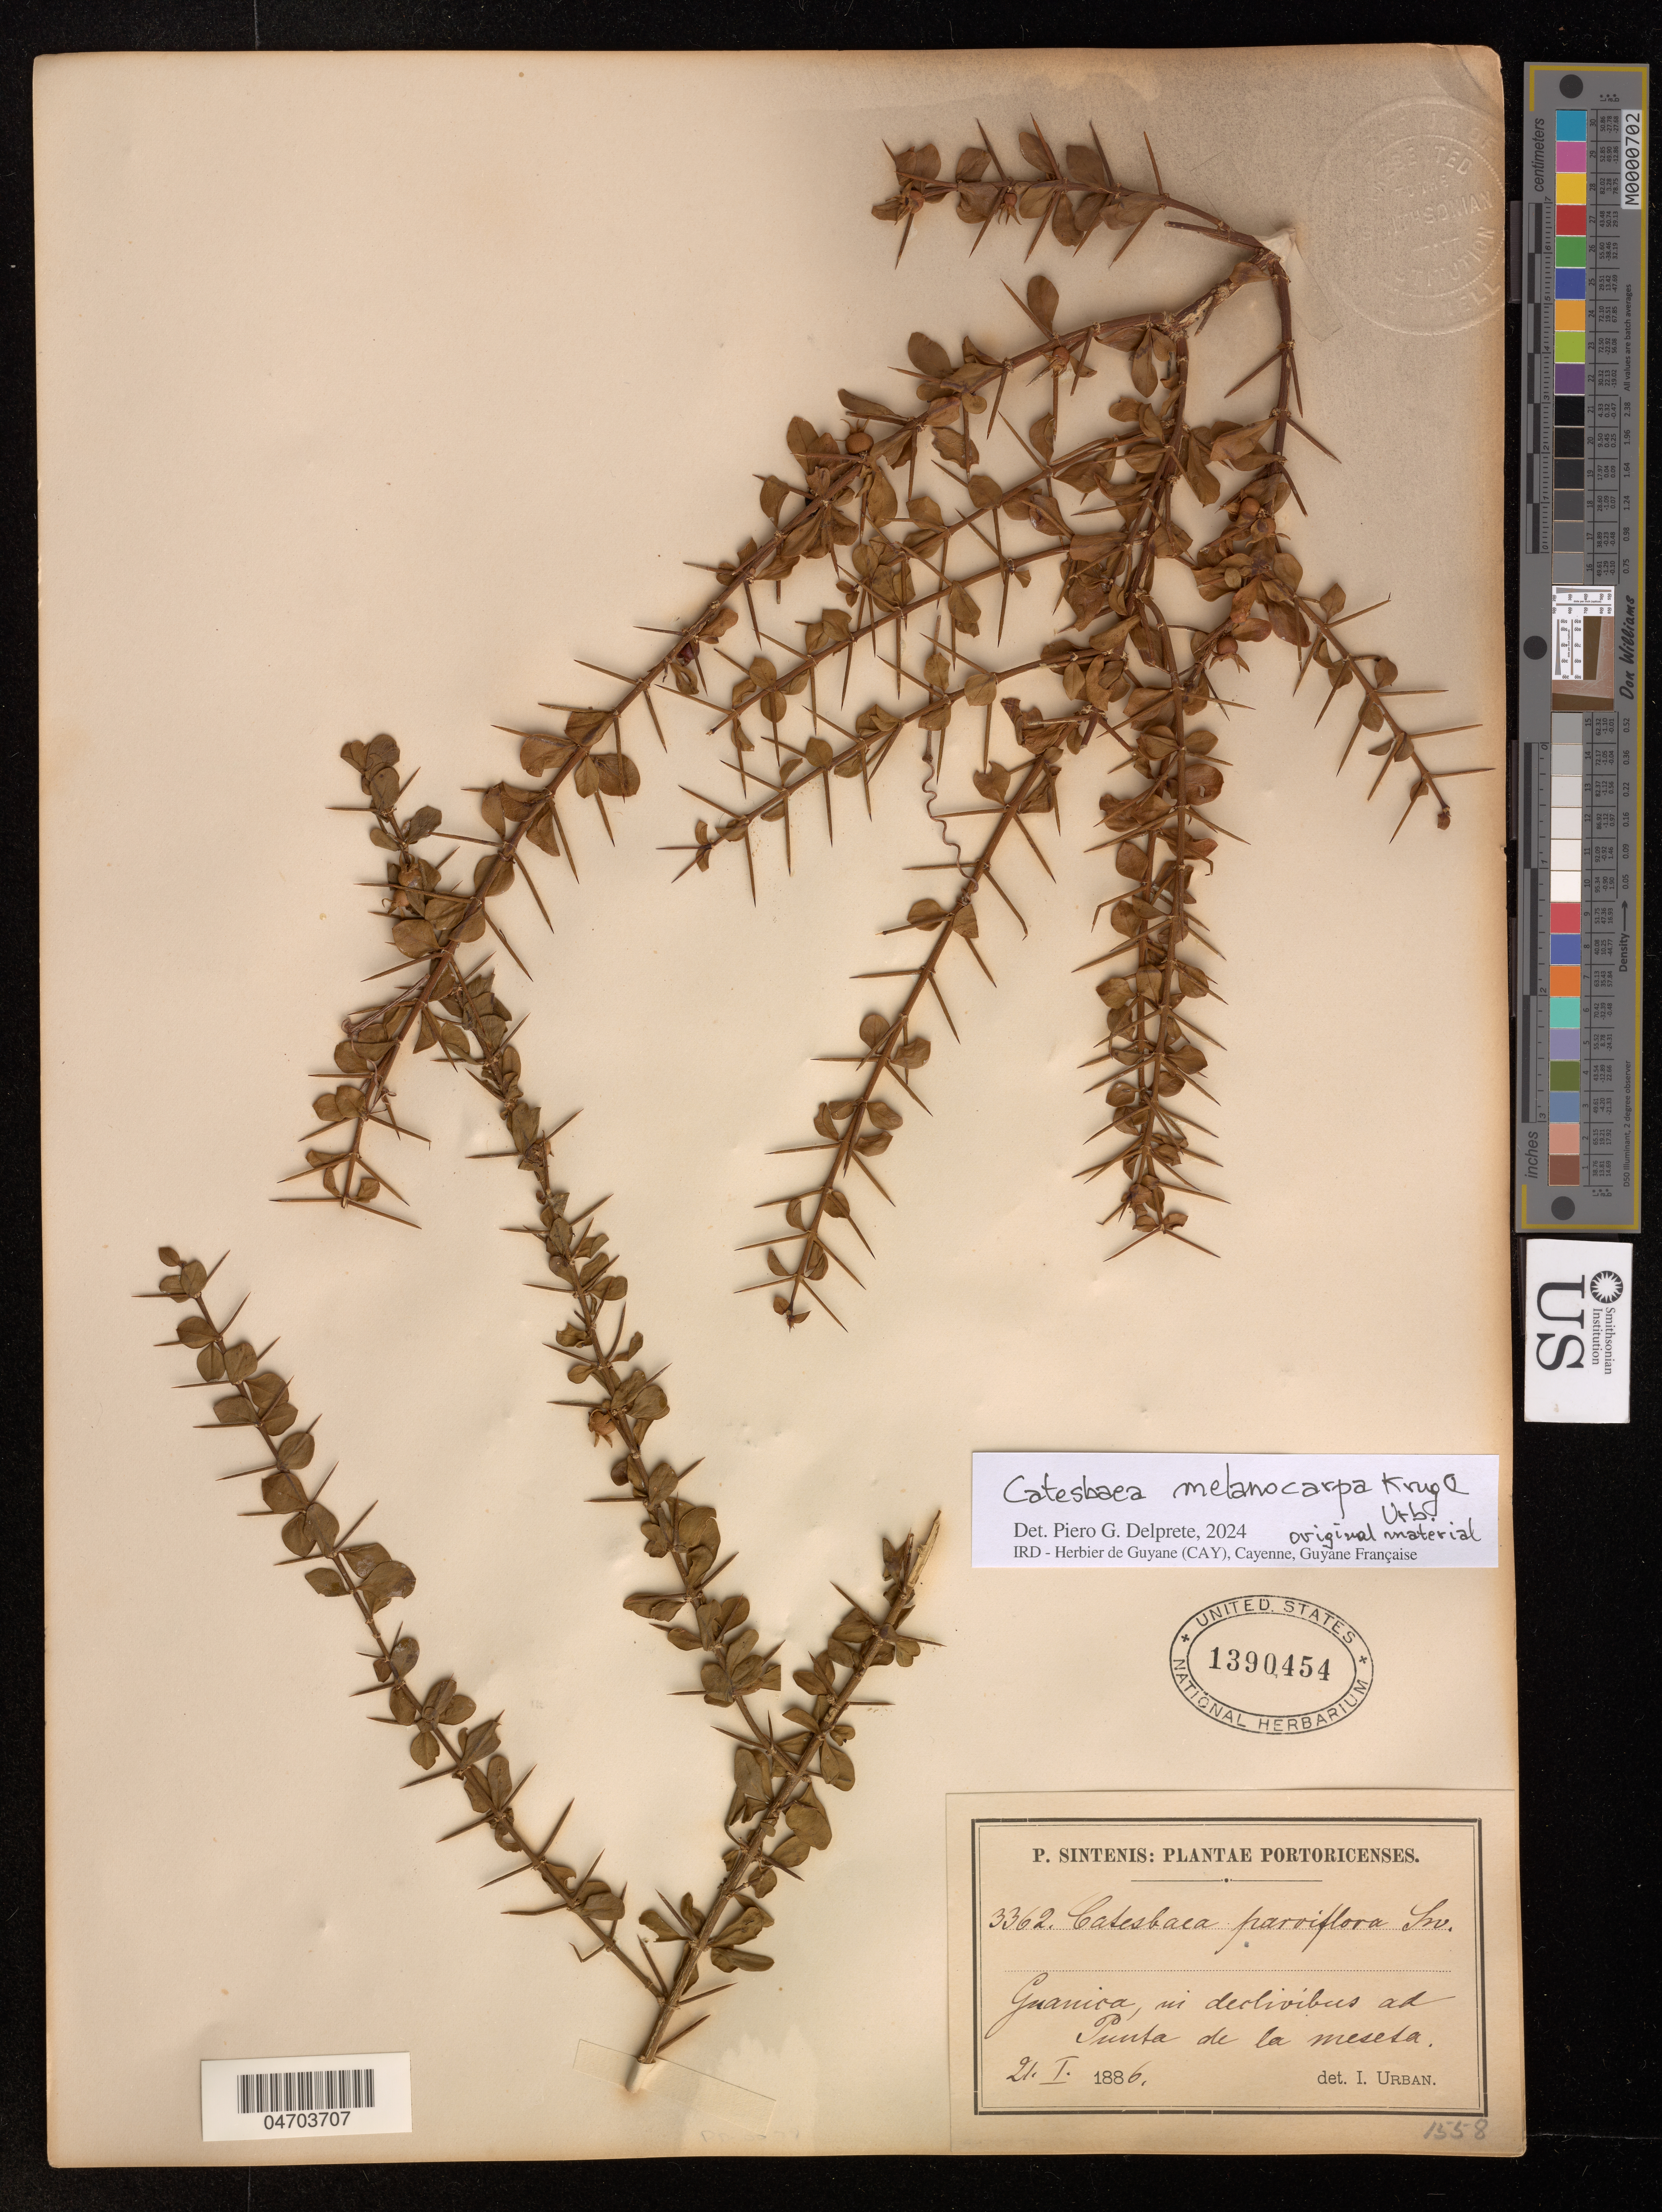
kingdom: Plantae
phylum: Tracheophyta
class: Magnoliopsida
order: Gentianales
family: Rubiaceae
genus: Catesbaea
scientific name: Catesbaea melanocarpa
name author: Krug & Urb.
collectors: P. Sintenis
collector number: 3362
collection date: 1886-01-21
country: Puerto Rico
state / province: Guánica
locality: In declivibus ad Punta de la meseta.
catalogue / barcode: US 1390454